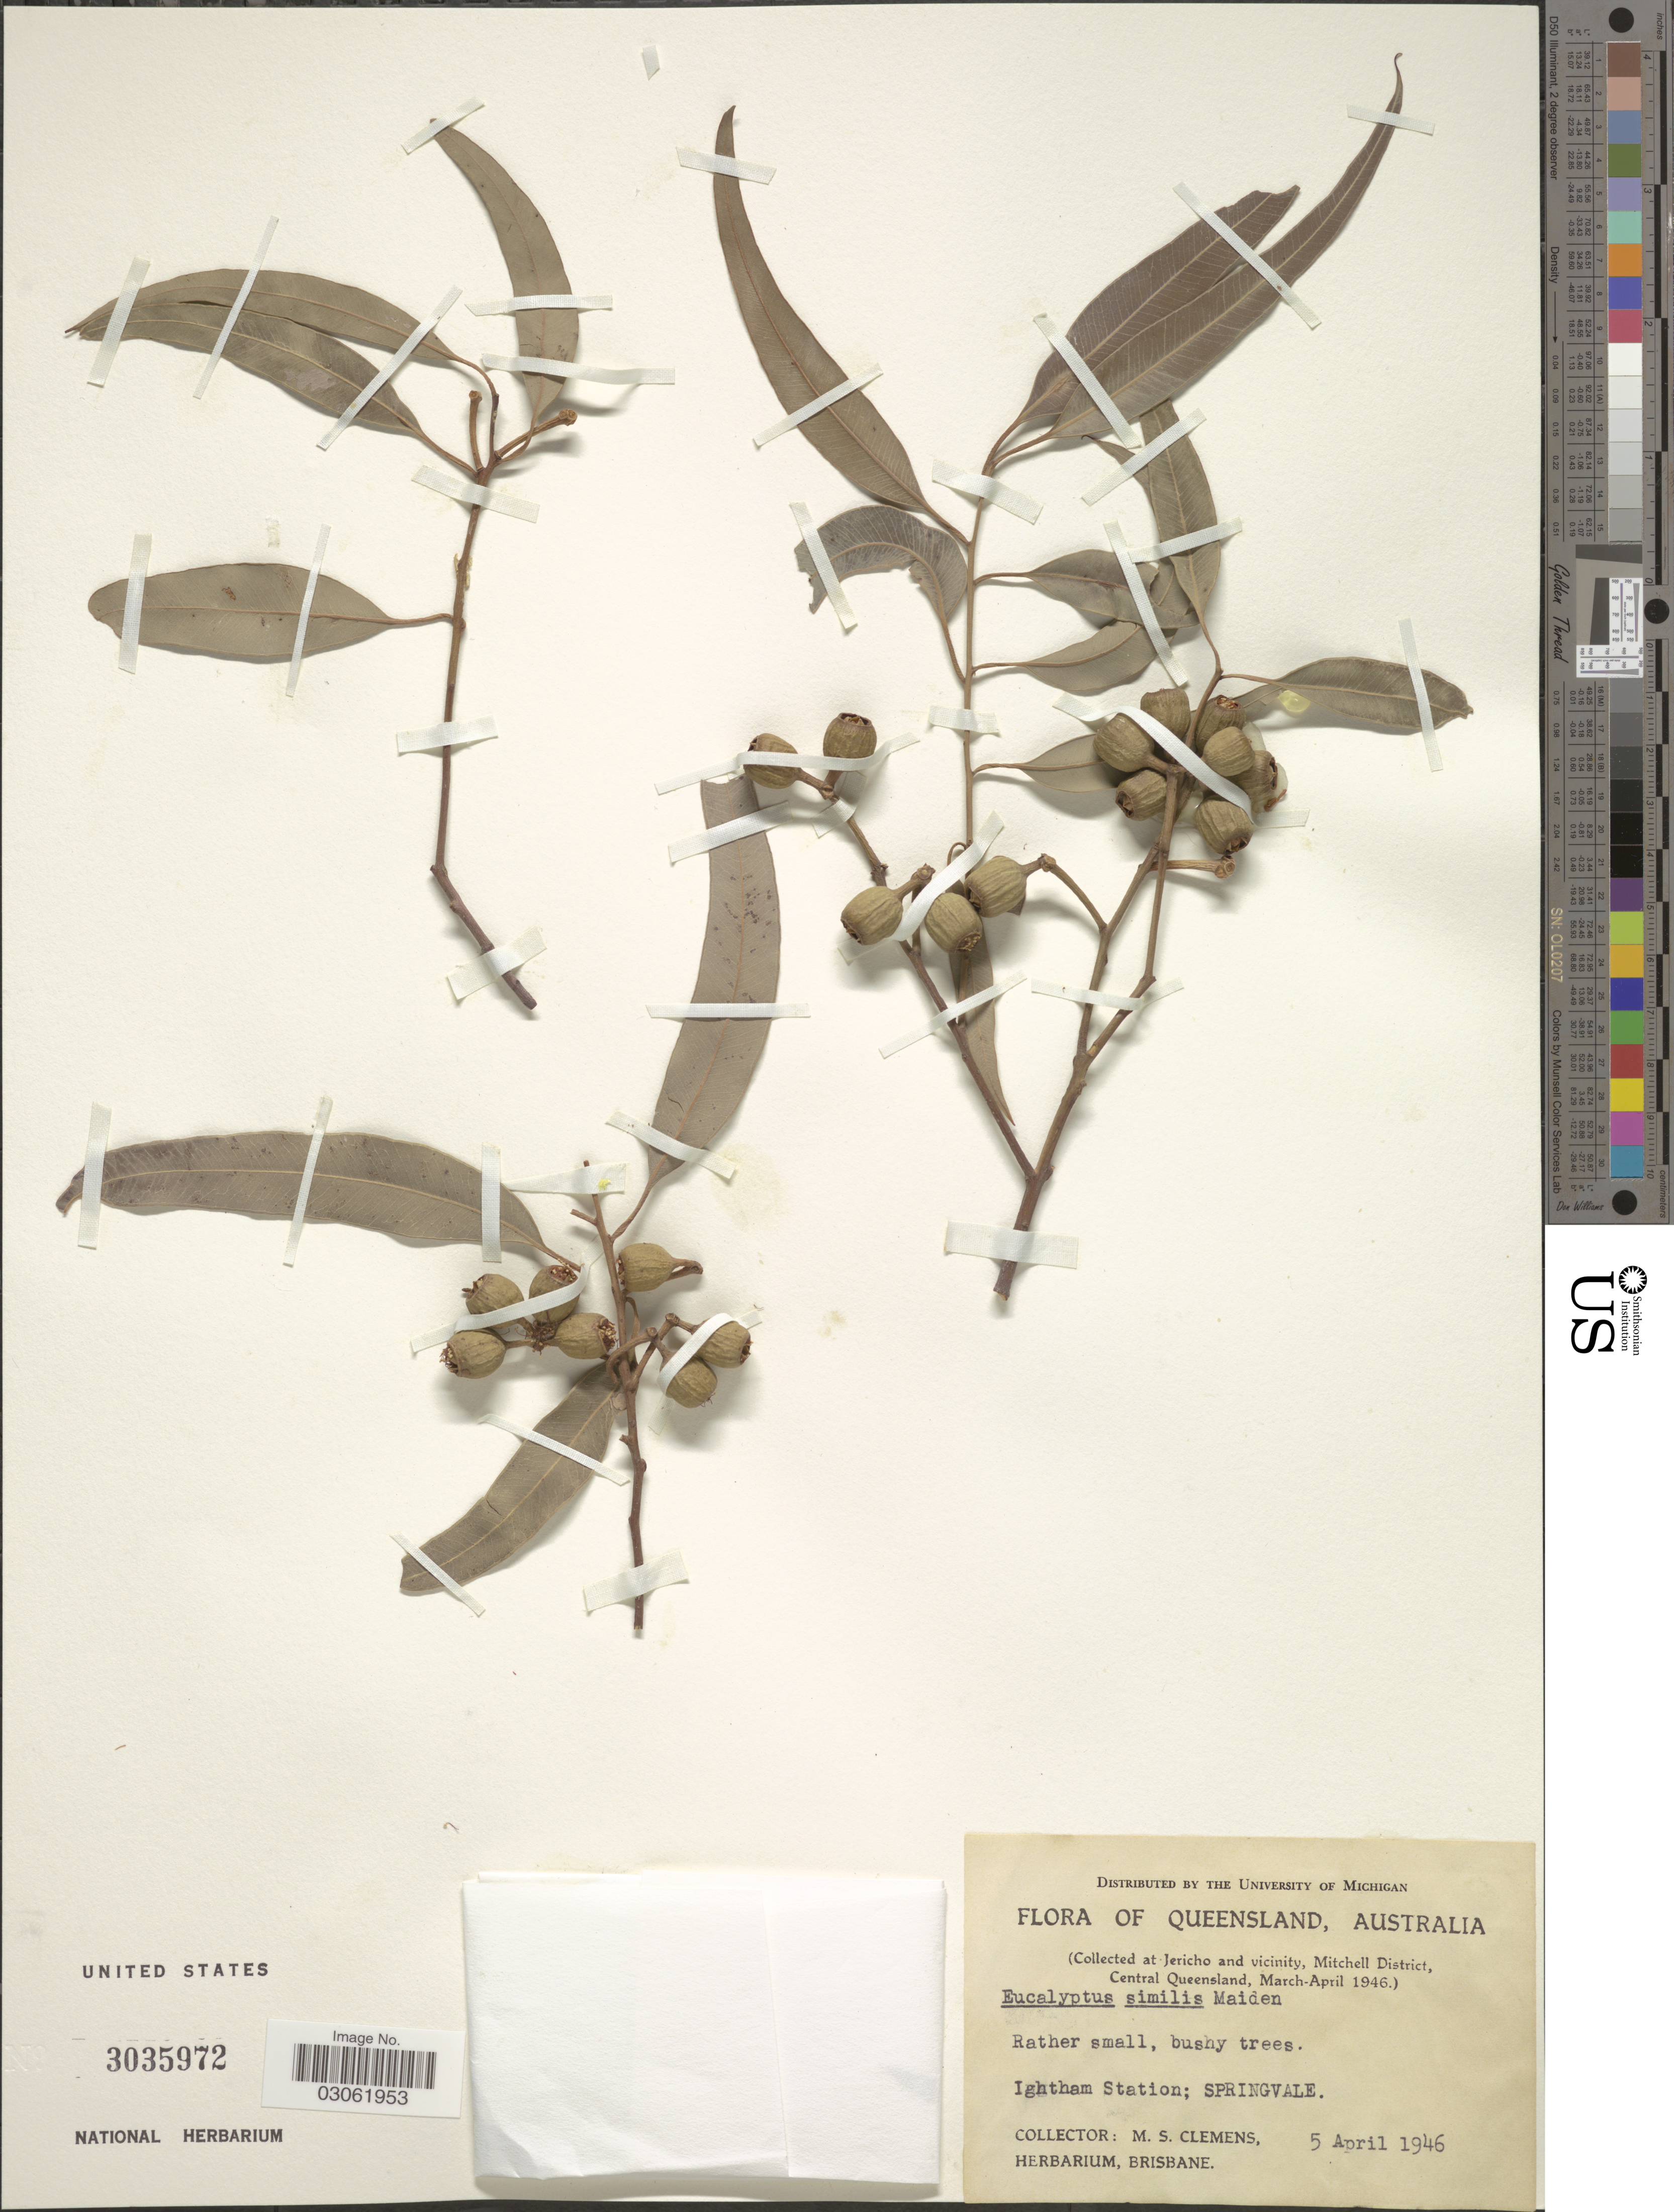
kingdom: Plantae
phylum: Tracheophyta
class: Magnoliopsida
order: Myrtales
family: Myrtaceae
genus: Eucalyptus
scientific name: Eucalyptus similis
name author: Maiden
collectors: M. S. Clemens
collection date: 1946-04-05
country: Australia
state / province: Queensland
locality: (Jericho and vicinity, Mitchell District, Central Queensland). Ightham Station; Springvale.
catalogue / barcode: US 3035972